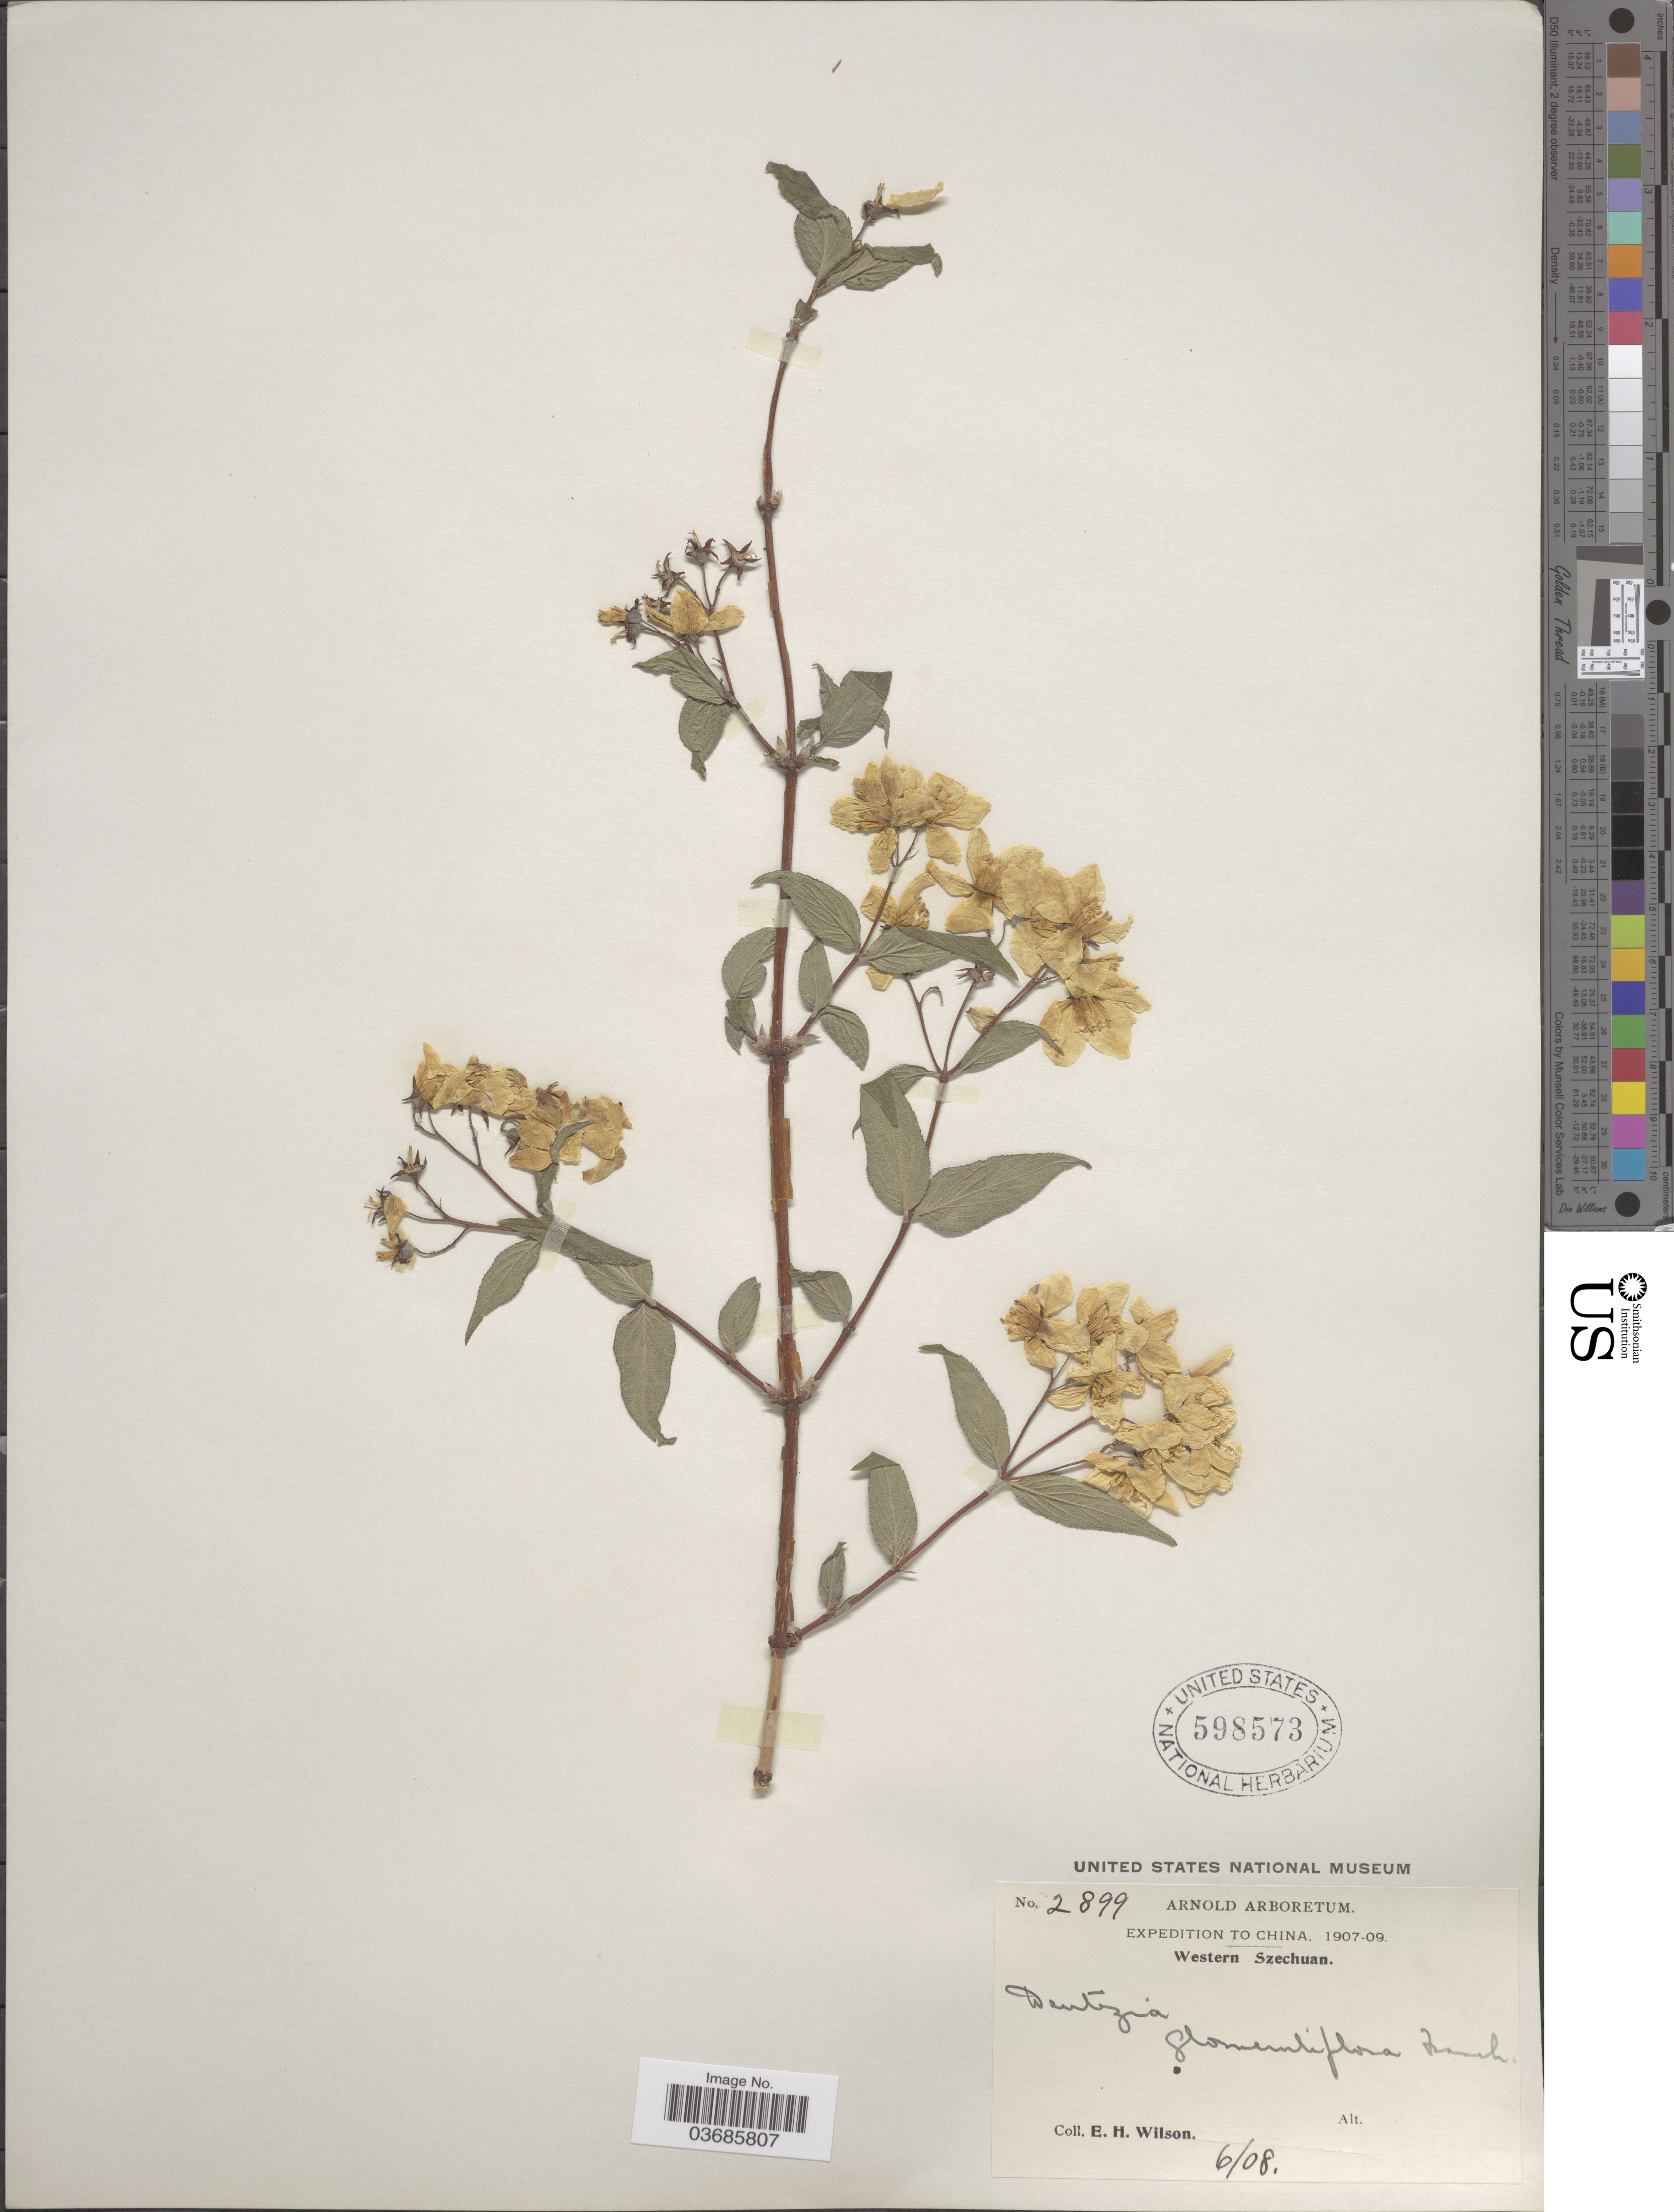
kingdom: Plantae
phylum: Tracheophyta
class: Magnoliopsida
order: Cornales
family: Hydrangeaceae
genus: Deutzia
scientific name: Deutzia glomeruliflora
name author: Franch.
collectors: E. Wilson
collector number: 2899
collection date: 1908-06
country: China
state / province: Sichuan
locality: Expedition to China, 1907-09. Western Szechuan.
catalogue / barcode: US 598573